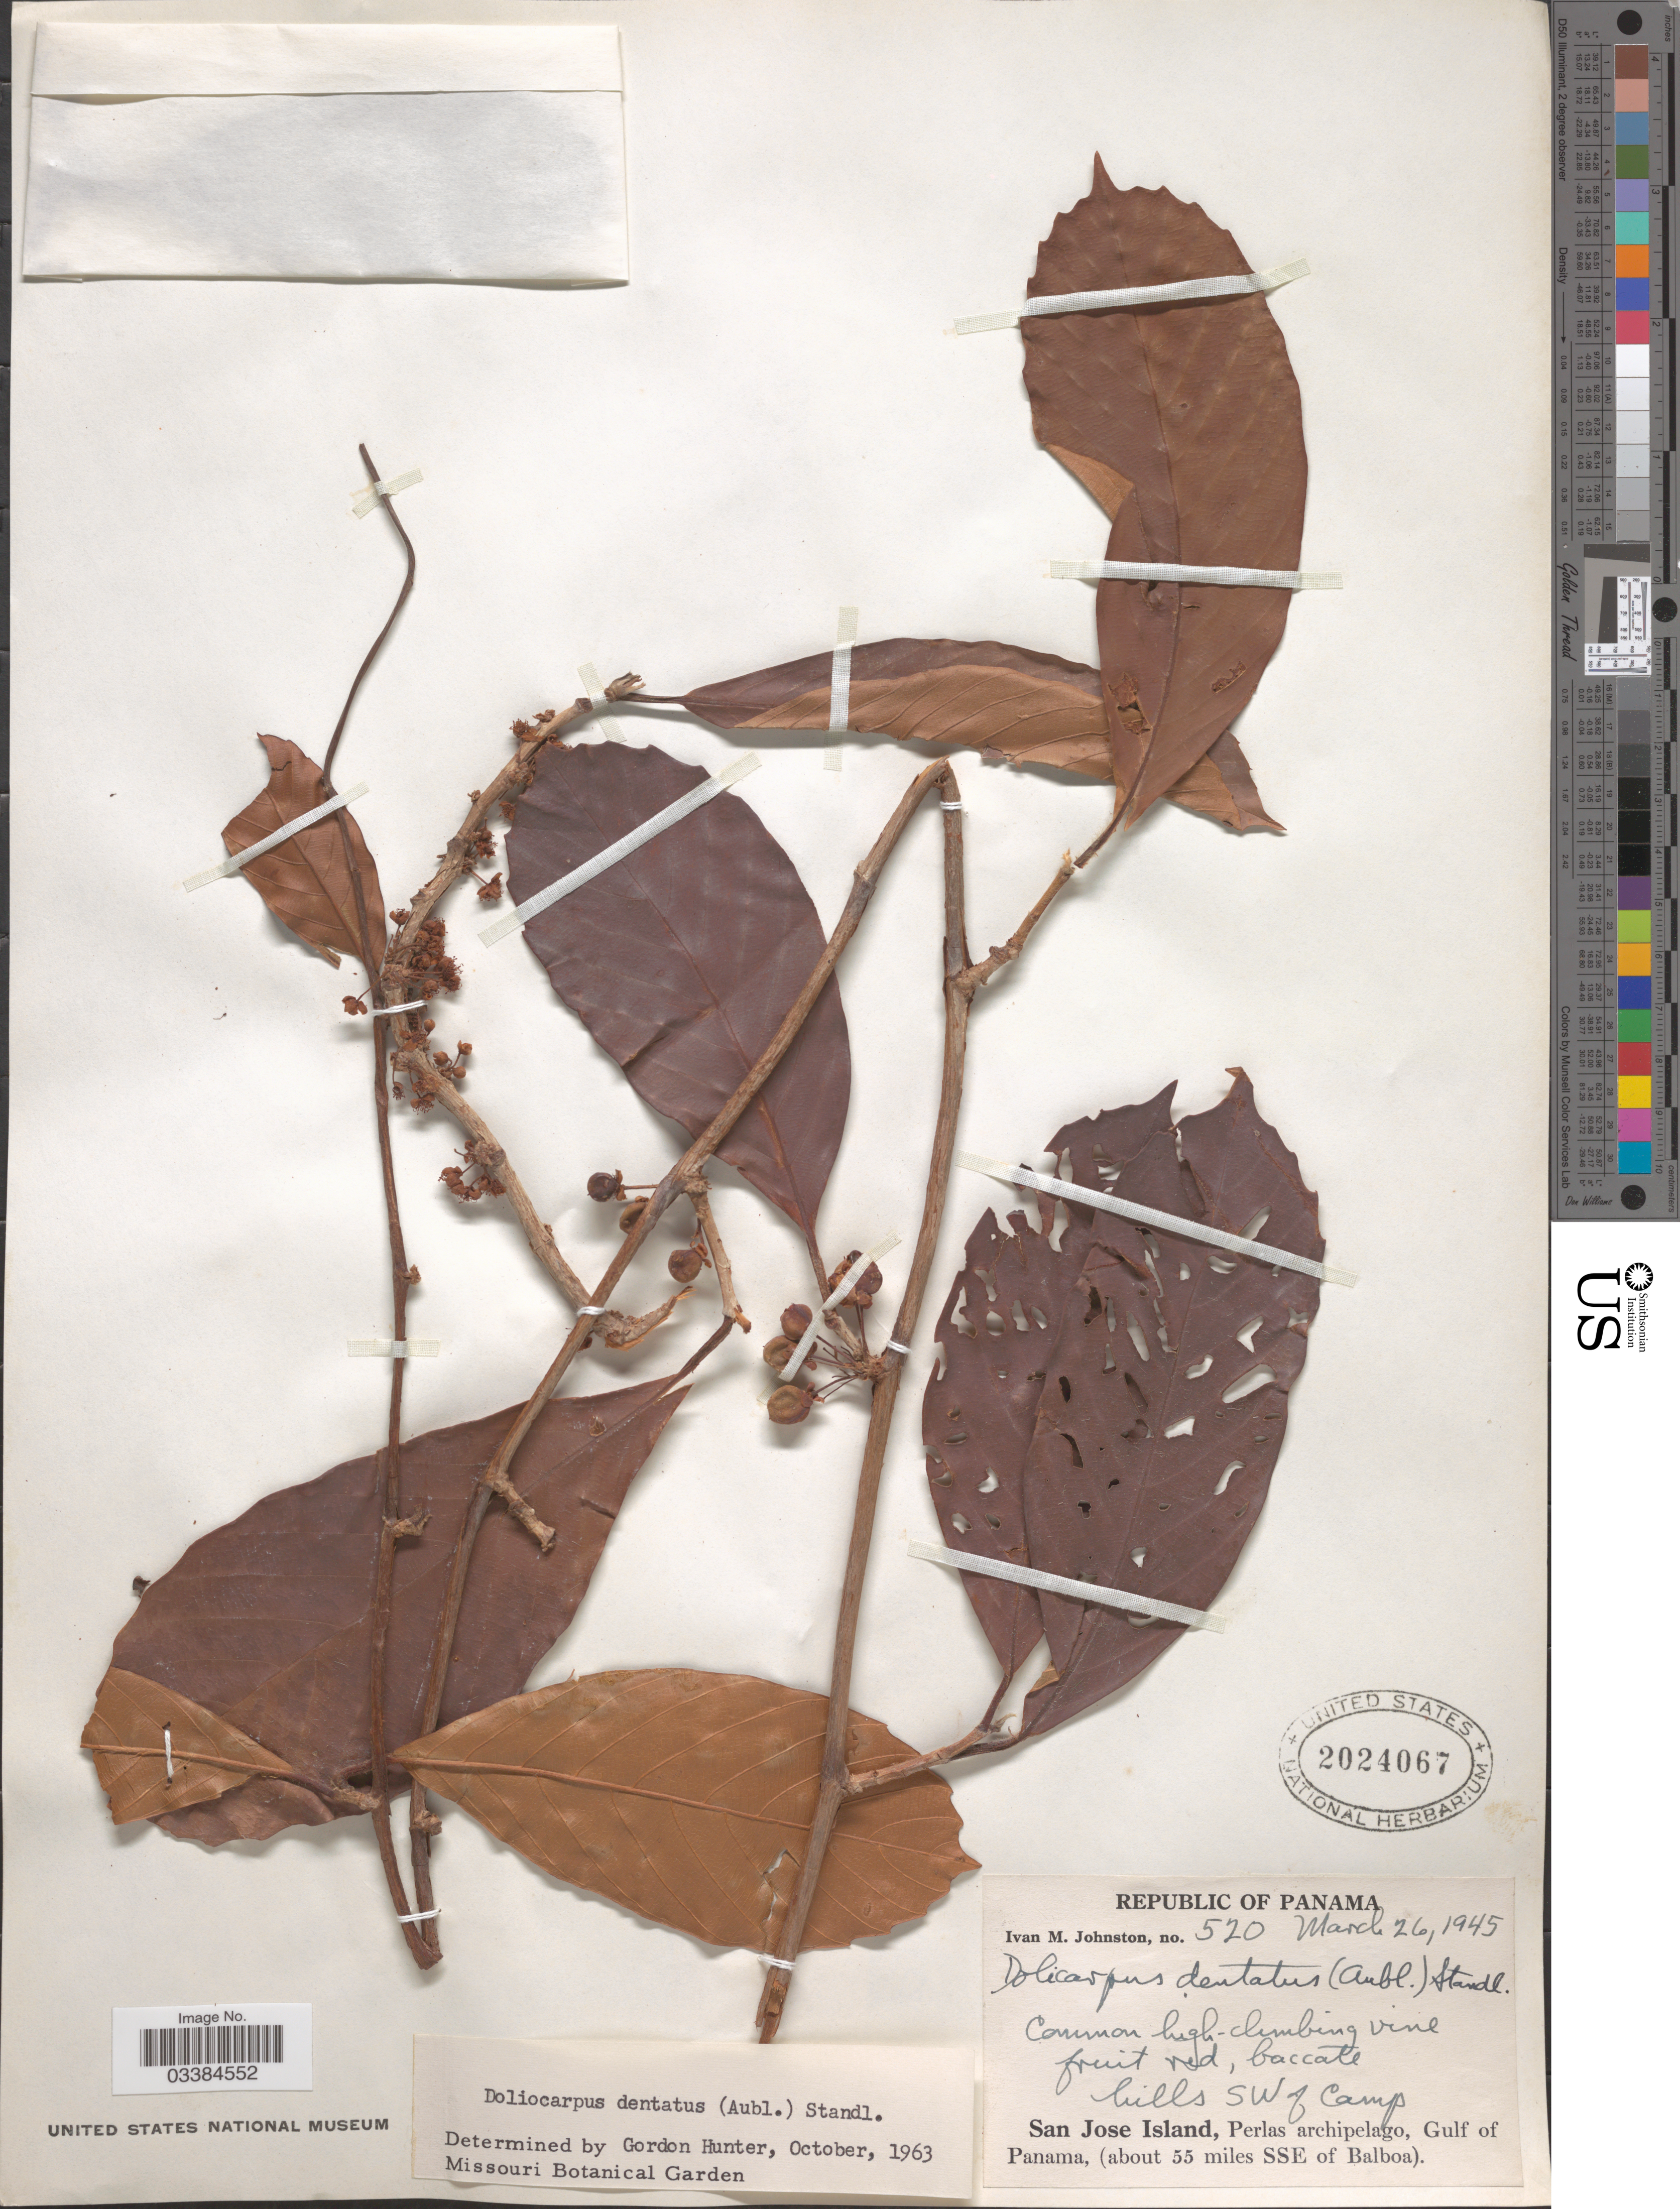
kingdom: Plantae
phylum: Tracheophyta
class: Magnoliopsida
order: Dilleniales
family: Dilleniaceae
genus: Doliocarpus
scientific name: Doliocarpus dentatus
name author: (Aubl.) Standl.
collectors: I.M. Johnston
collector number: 520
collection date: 1945-03-26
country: Panama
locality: Hills SW of Camp. San Jose Island, Perlas archipelago, Gulf of Panama, (about 55 miles SSE of Balboa).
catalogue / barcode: US 2024067